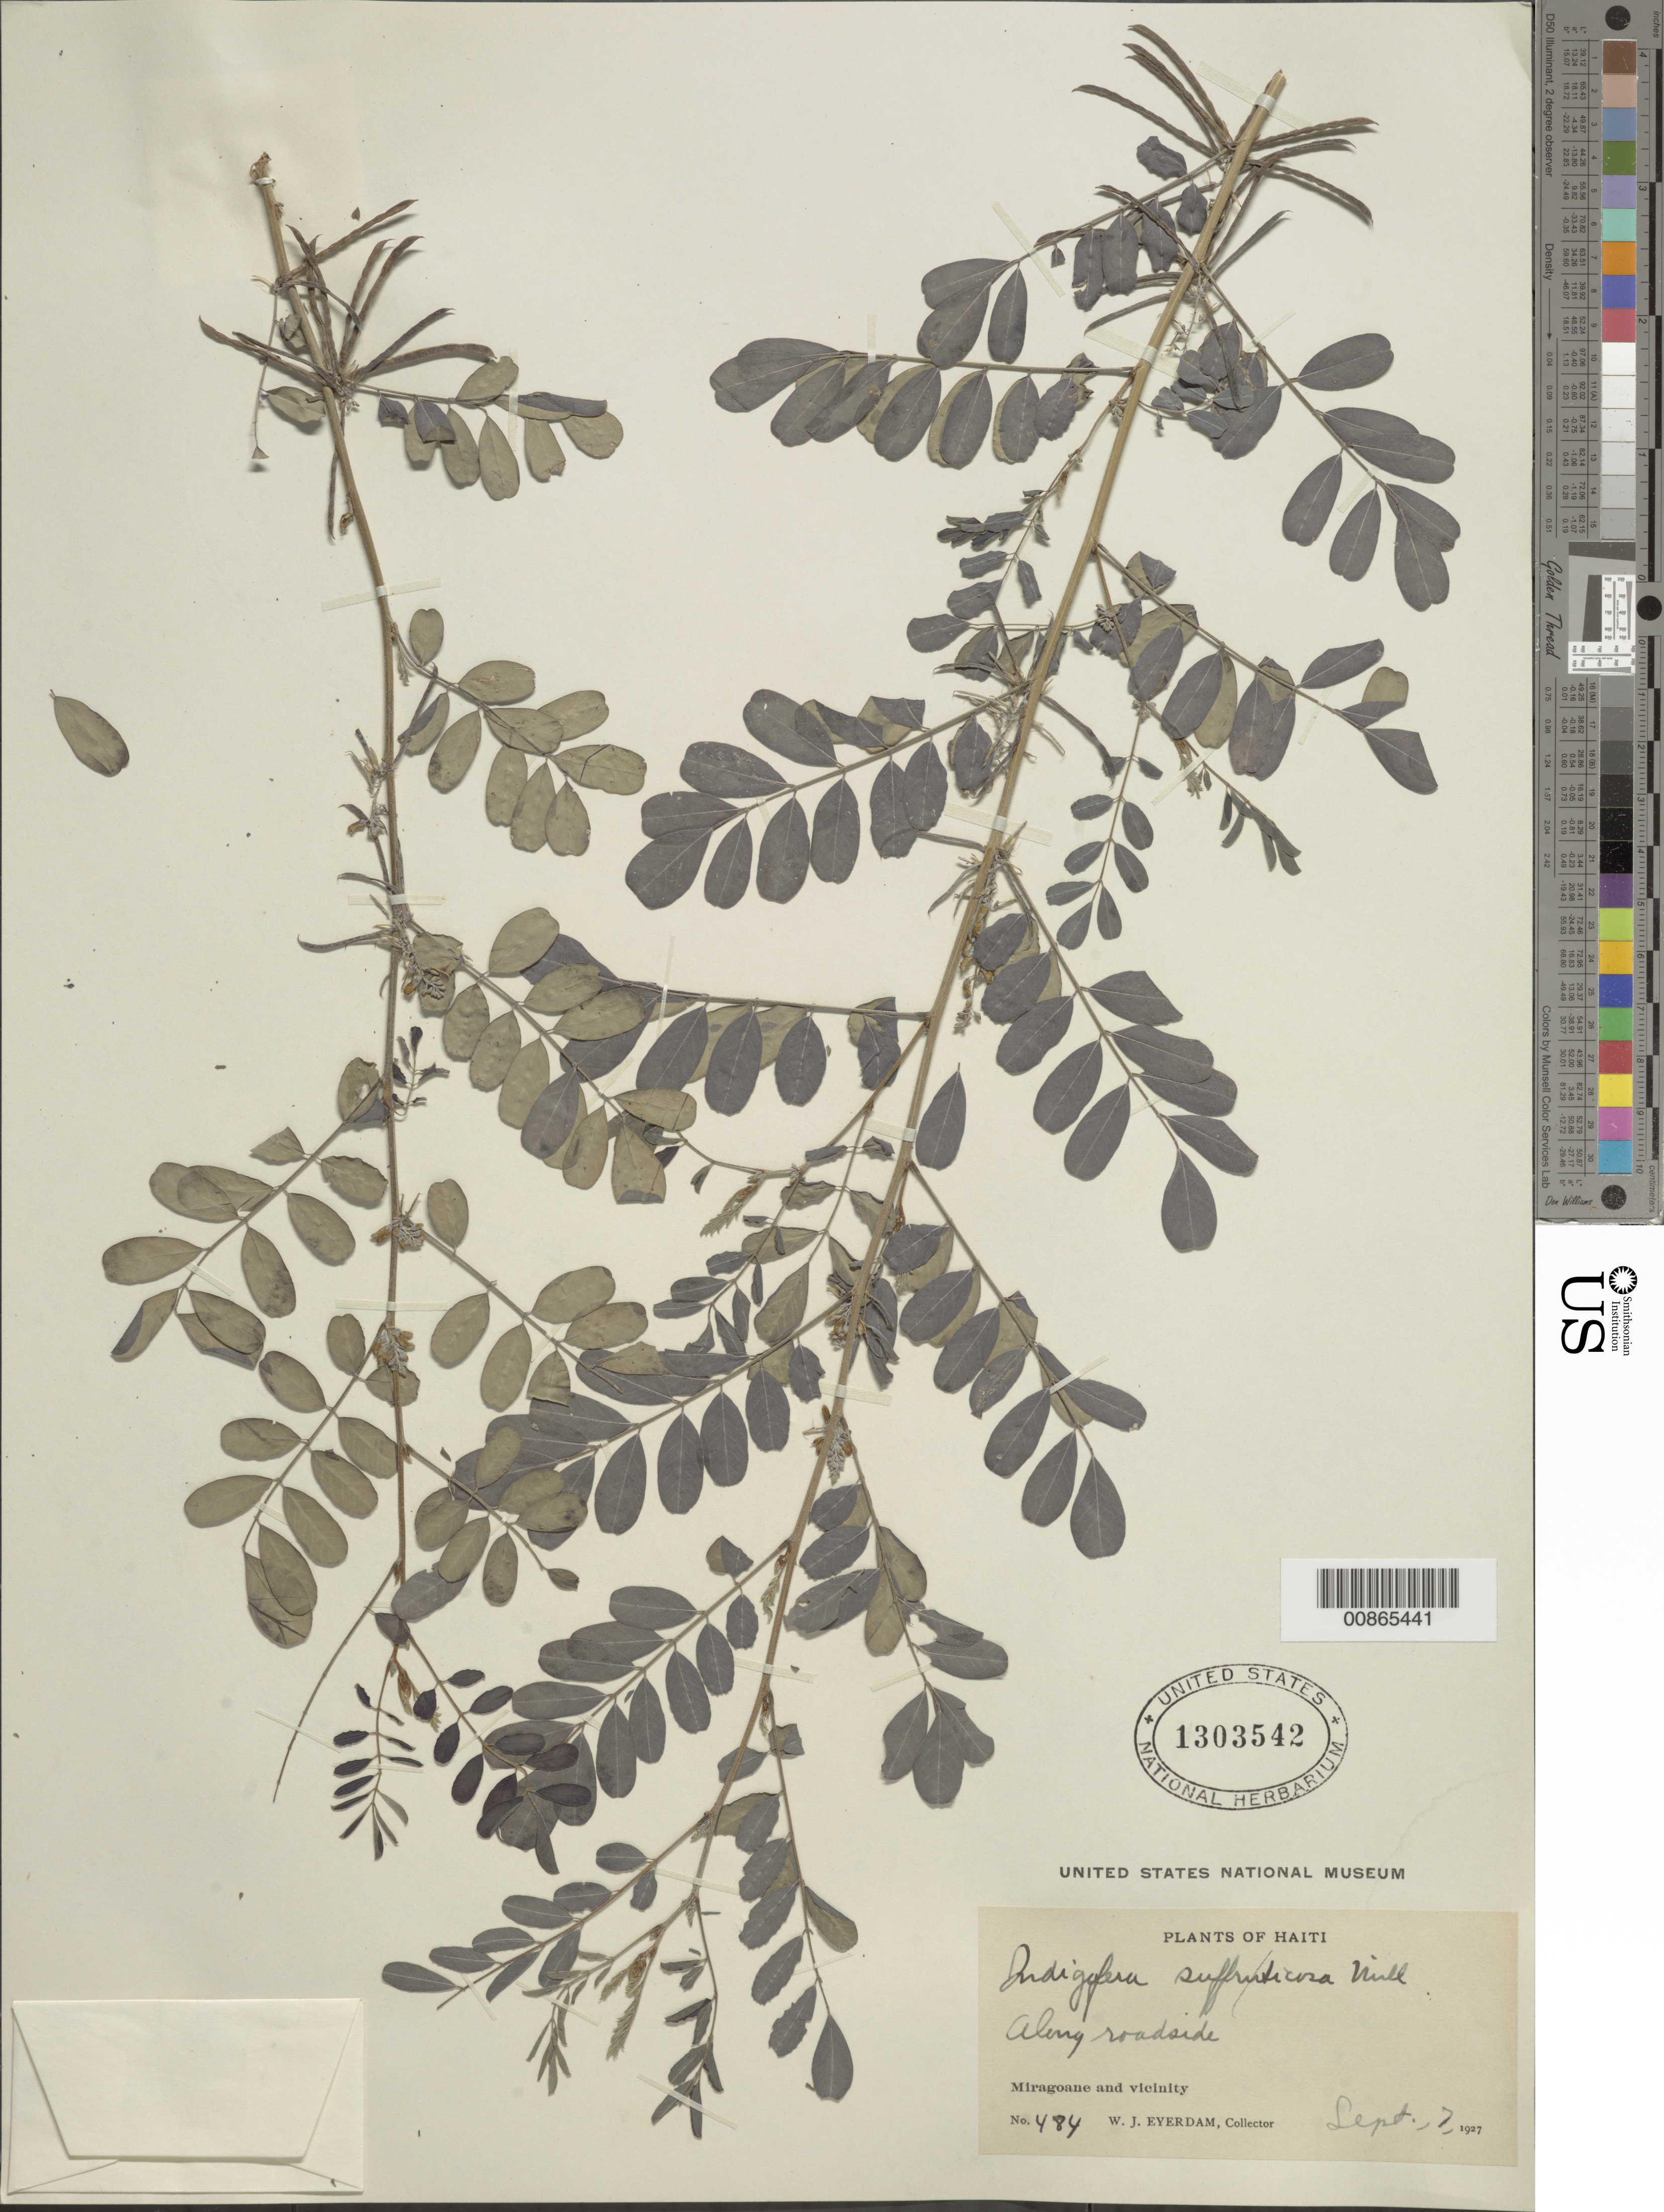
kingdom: Plantae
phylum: Tracheophyta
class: Magnoliopsida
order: Fabales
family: Fabaceae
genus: Indigofera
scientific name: Indigofera suffruticosa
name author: Mill.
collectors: W. J. Eyerdam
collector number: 484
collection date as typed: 07 Sep 1927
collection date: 1927-09-07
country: Haiti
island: Hispaniola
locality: Miragoane and vicinity.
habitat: Along roadside.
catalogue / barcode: US 1303542